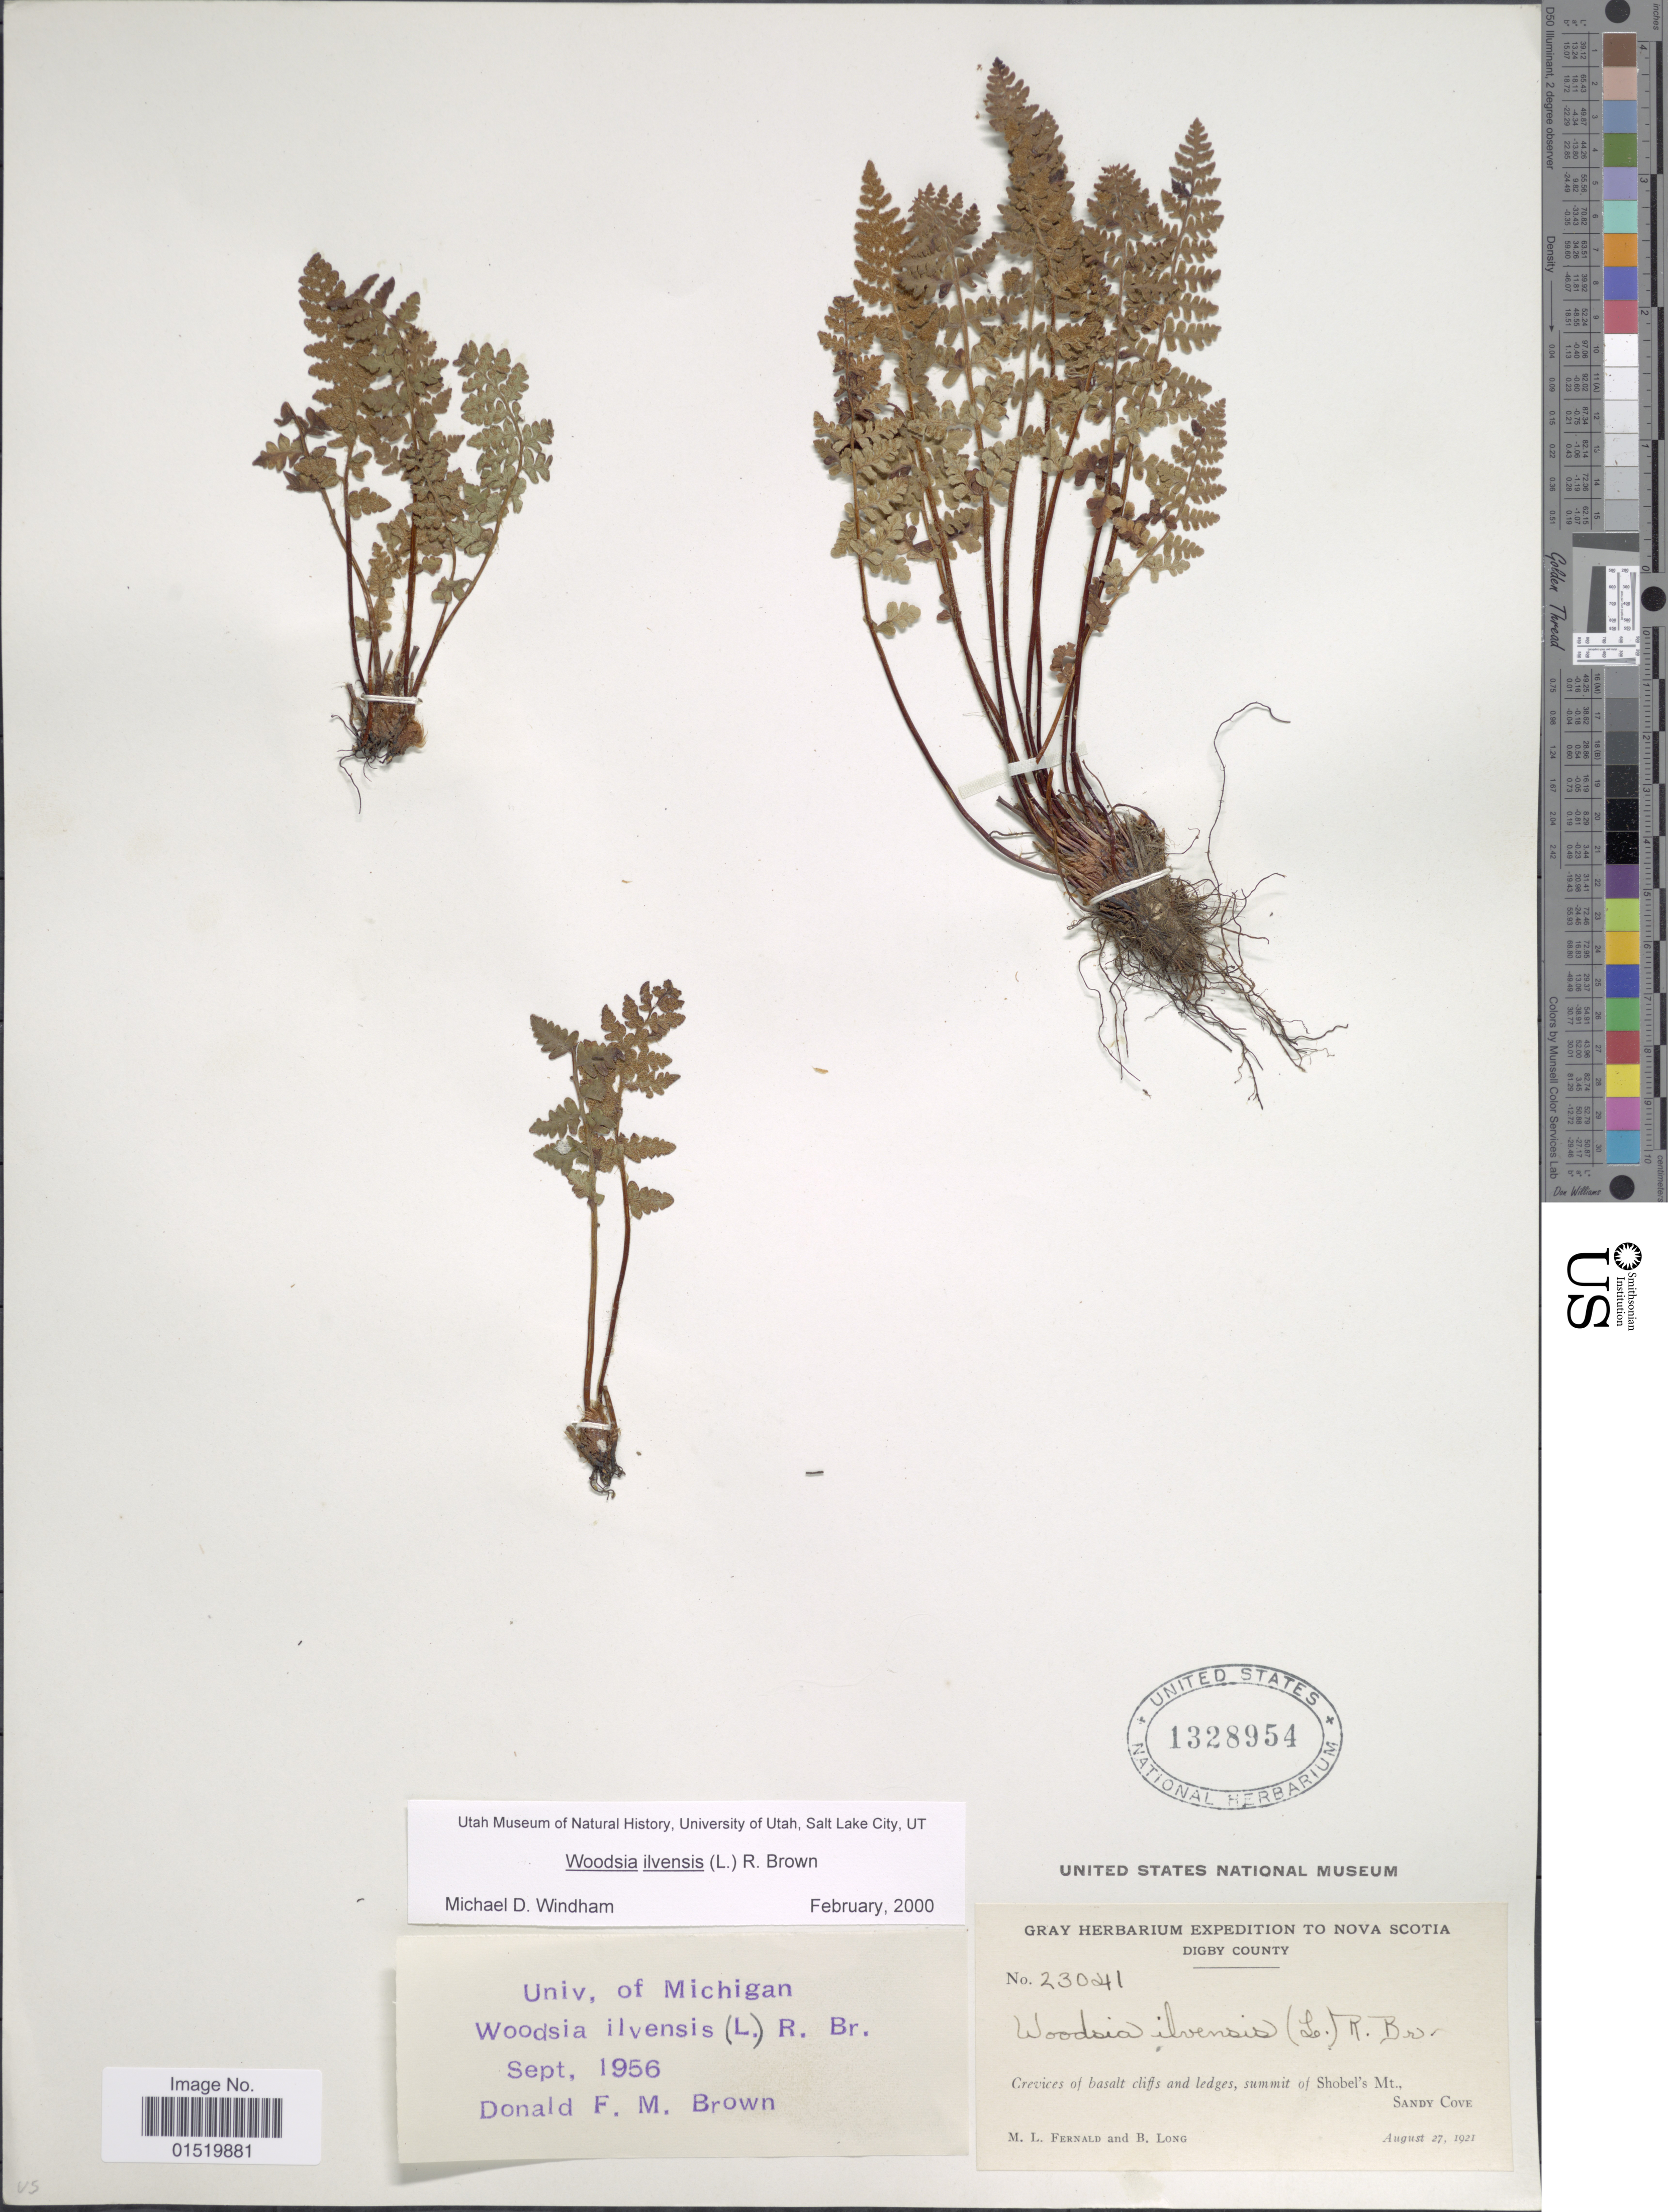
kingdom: Plantae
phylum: Tracheophyta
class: Polypodiopsida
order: Polypodiales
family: Woodsiaceae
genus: Woodsia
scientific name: Woodsia ilvensis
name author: (L.) R. Br.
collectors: M. L. Fernald & B. Long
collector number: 23041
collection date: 1921-08-27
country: Canada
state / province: Nova Scotia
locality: Digby County, Crevices of basalt cliffs and ledges, summit of Shobel's Mt., Sandy Cove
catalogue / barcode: US 1328954